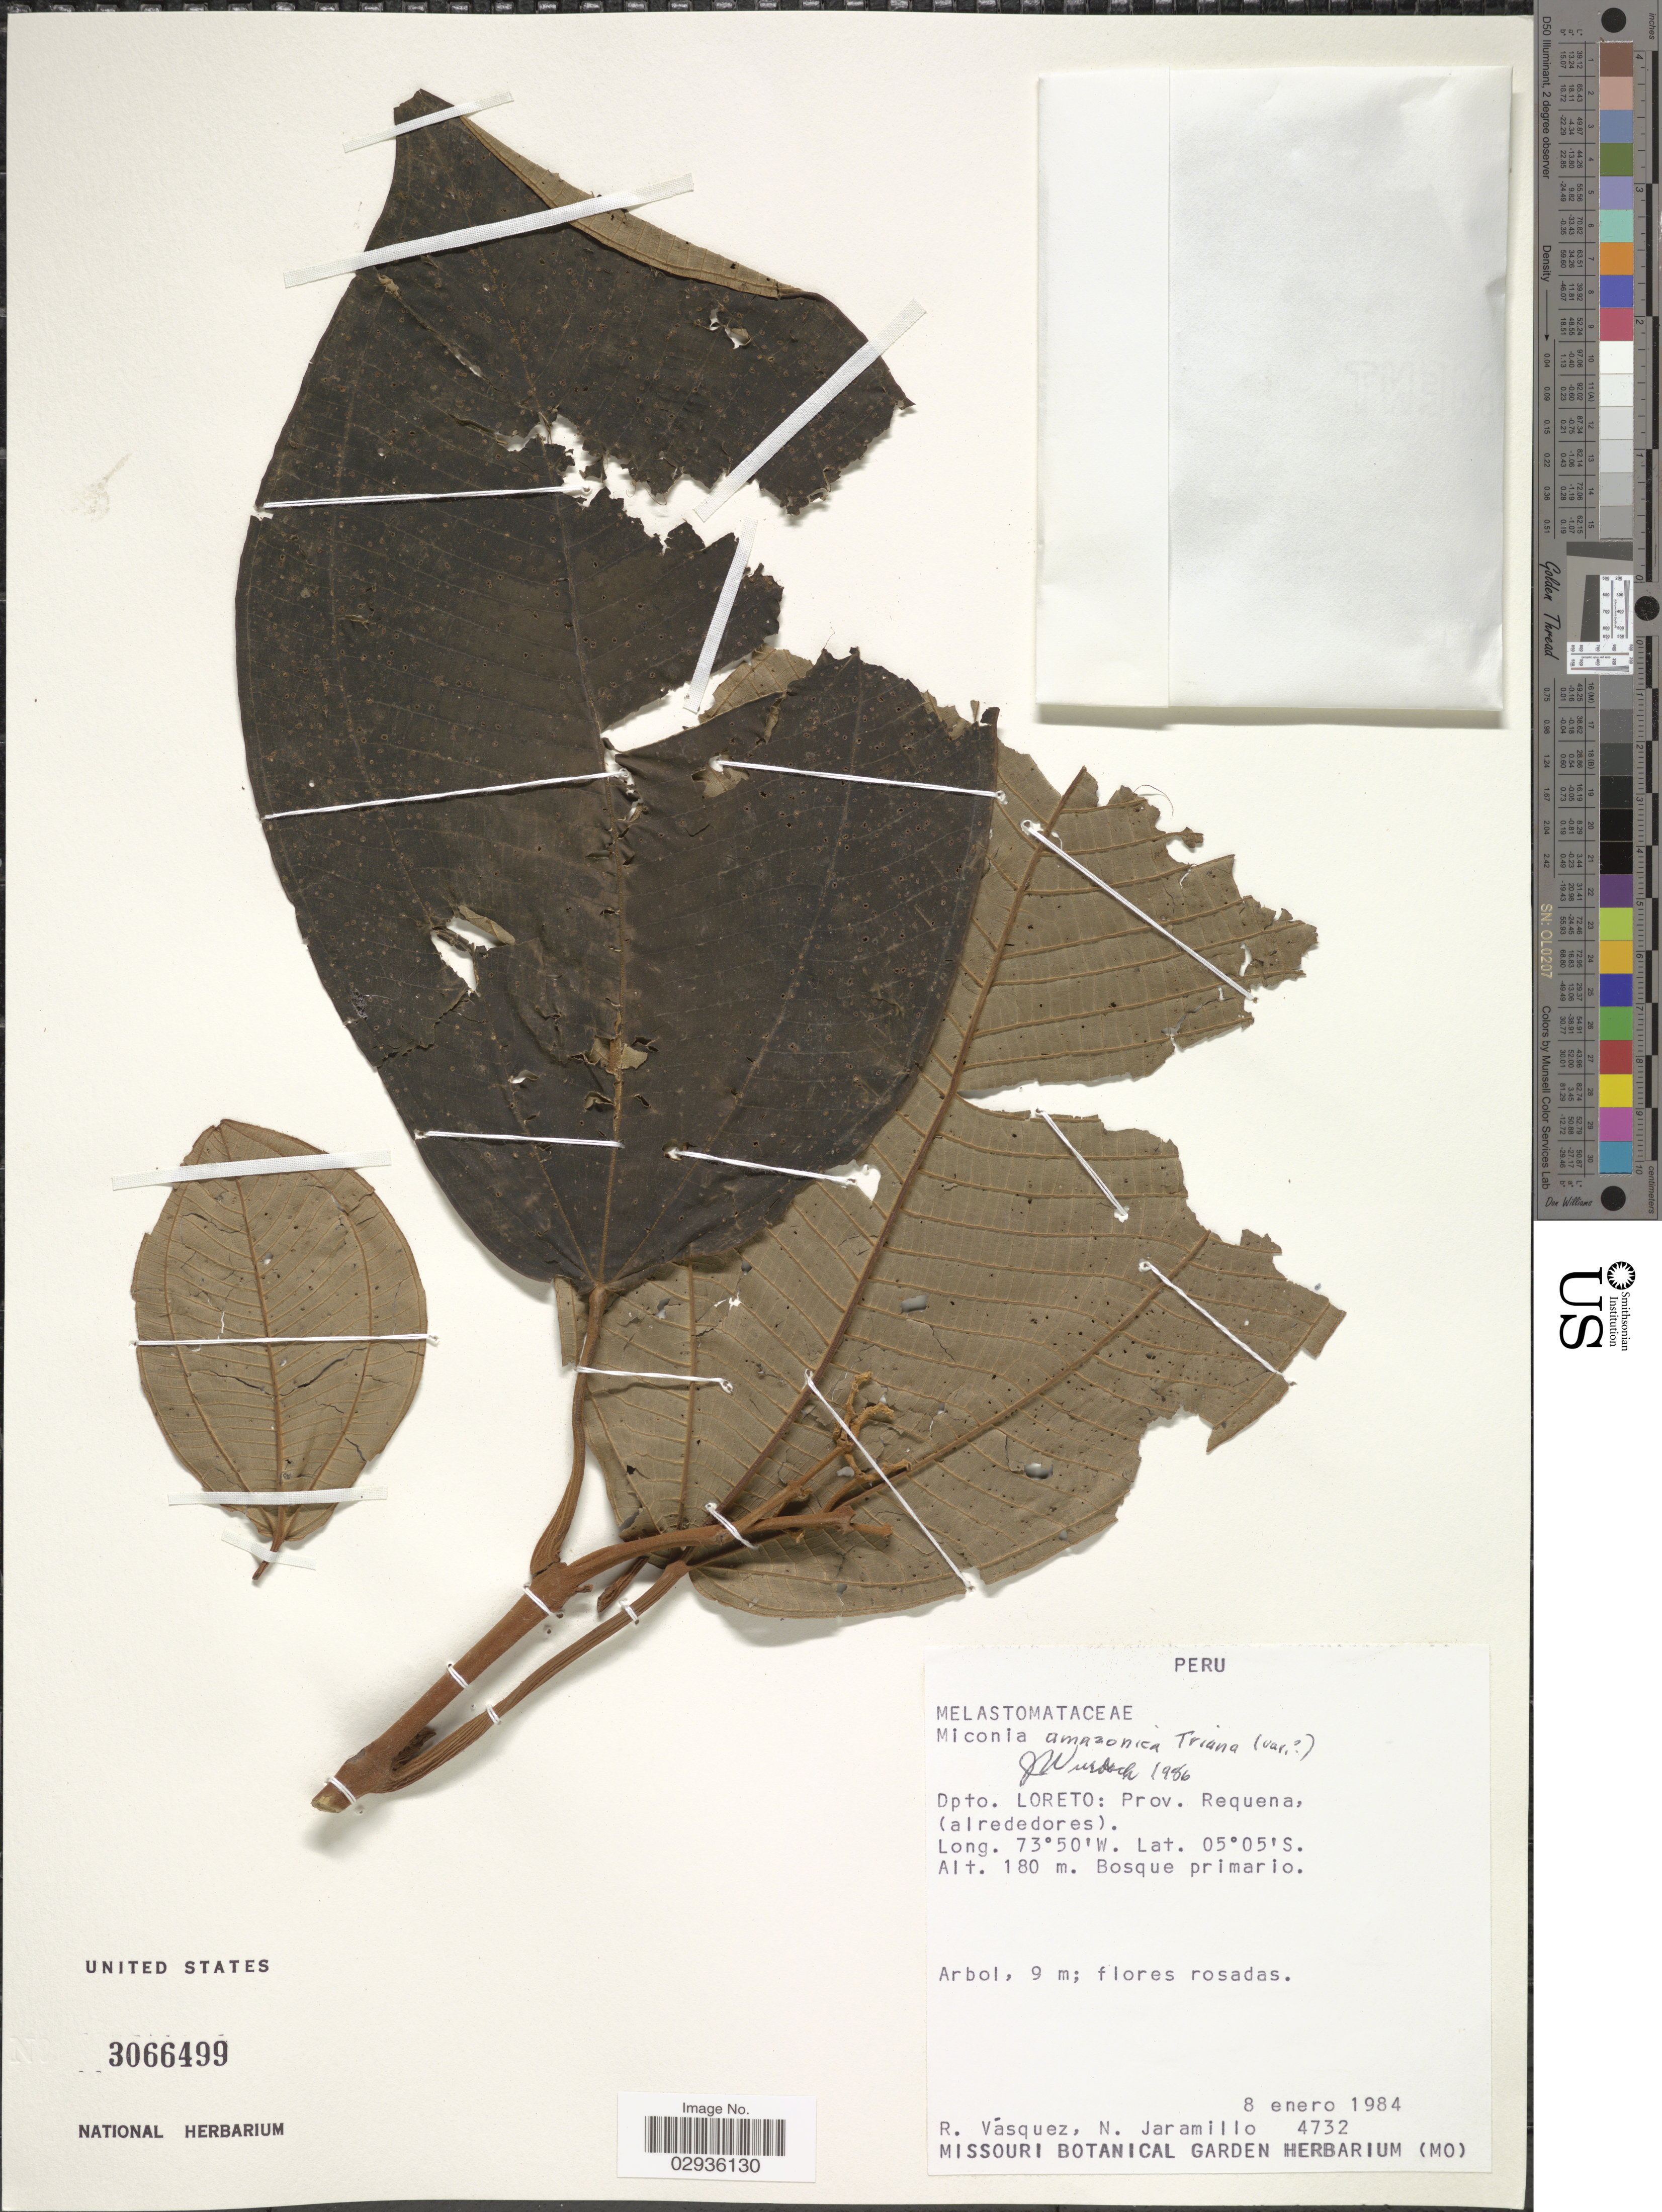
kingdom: Plantae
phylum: Tracheophyta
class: Magnoliopsida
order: Myrtales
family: Melastomataceae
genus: Miconia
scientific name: Miconia amazonica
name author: Triana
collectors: R. Vásquez & N. Jaramillo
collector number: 4732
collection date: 1984-01-08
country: Peru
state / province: Loreto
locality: Dpto. Loreto: Prov. Requena, (alrededores).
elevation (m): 180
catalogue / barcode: US 3066499